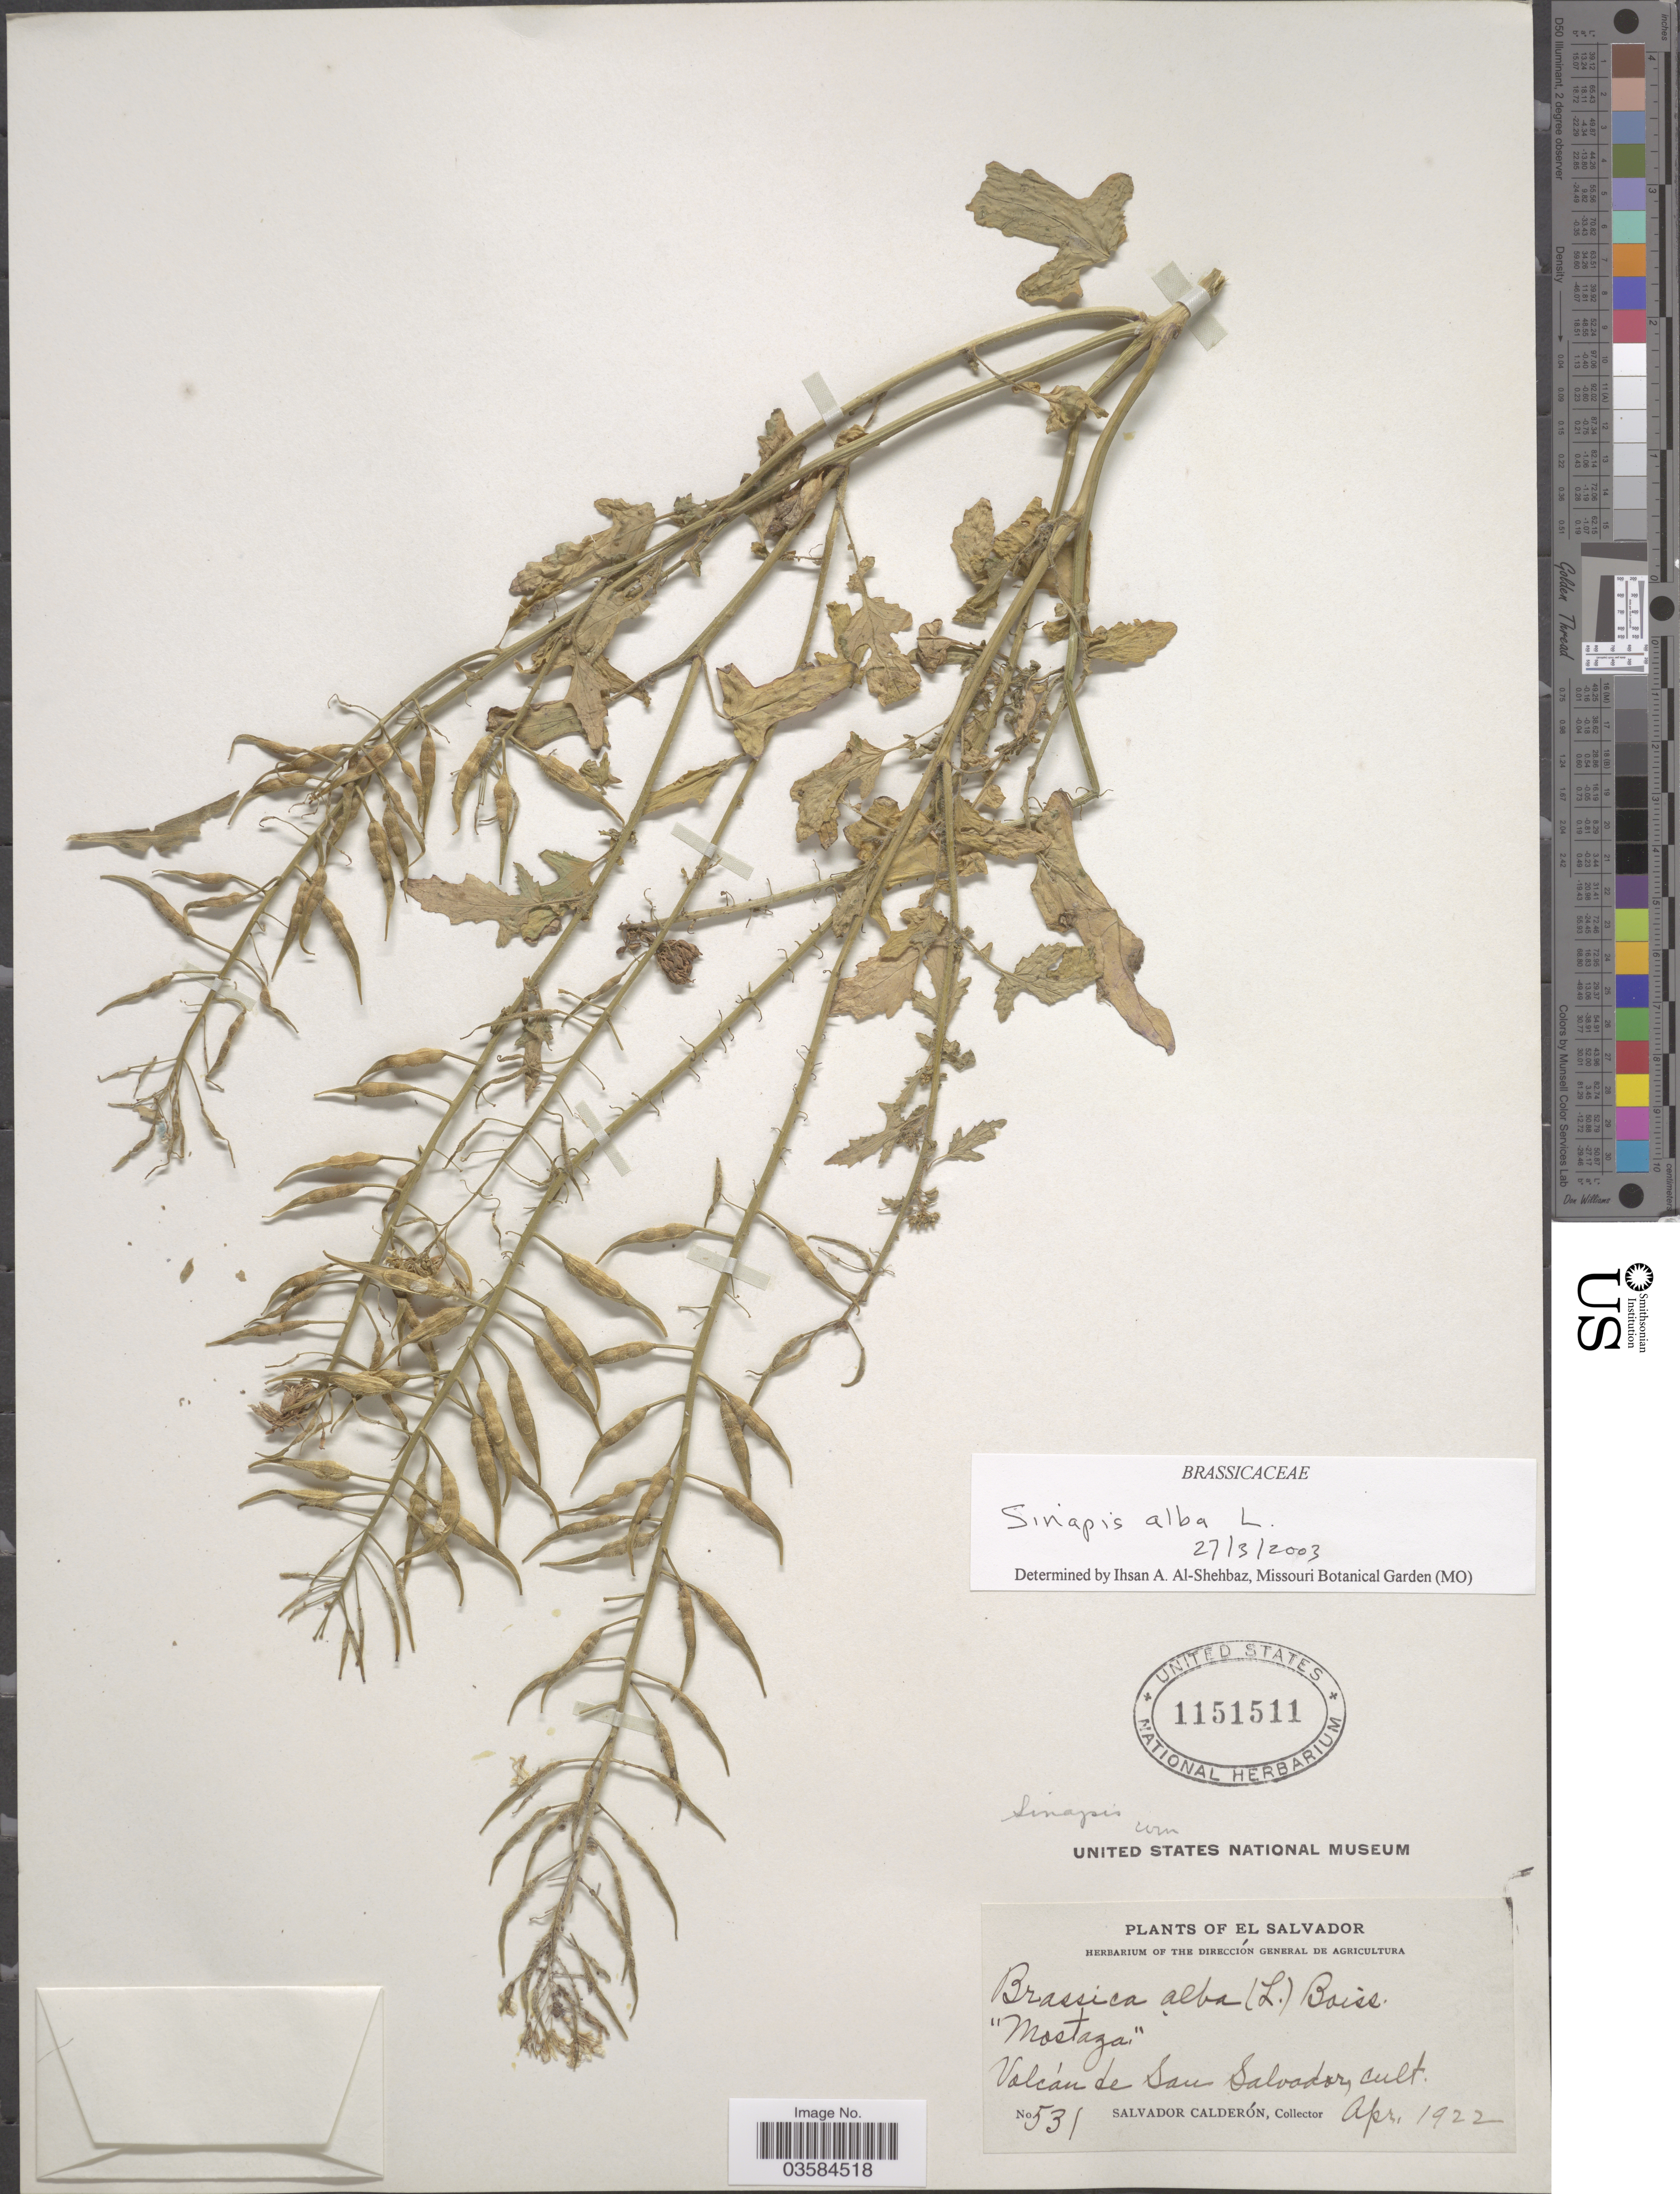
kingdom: Plantae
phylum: Tracheophyta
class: Magnoliopsida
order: Brassicales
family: Brassicaceae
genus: Sinapis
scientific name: Sinapis alba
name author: L.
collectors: S. Calderón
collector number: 531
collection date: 1922-04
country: El Salvador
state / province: San Salvador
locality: Volcán de San Salvador.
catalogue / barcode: US 1151511